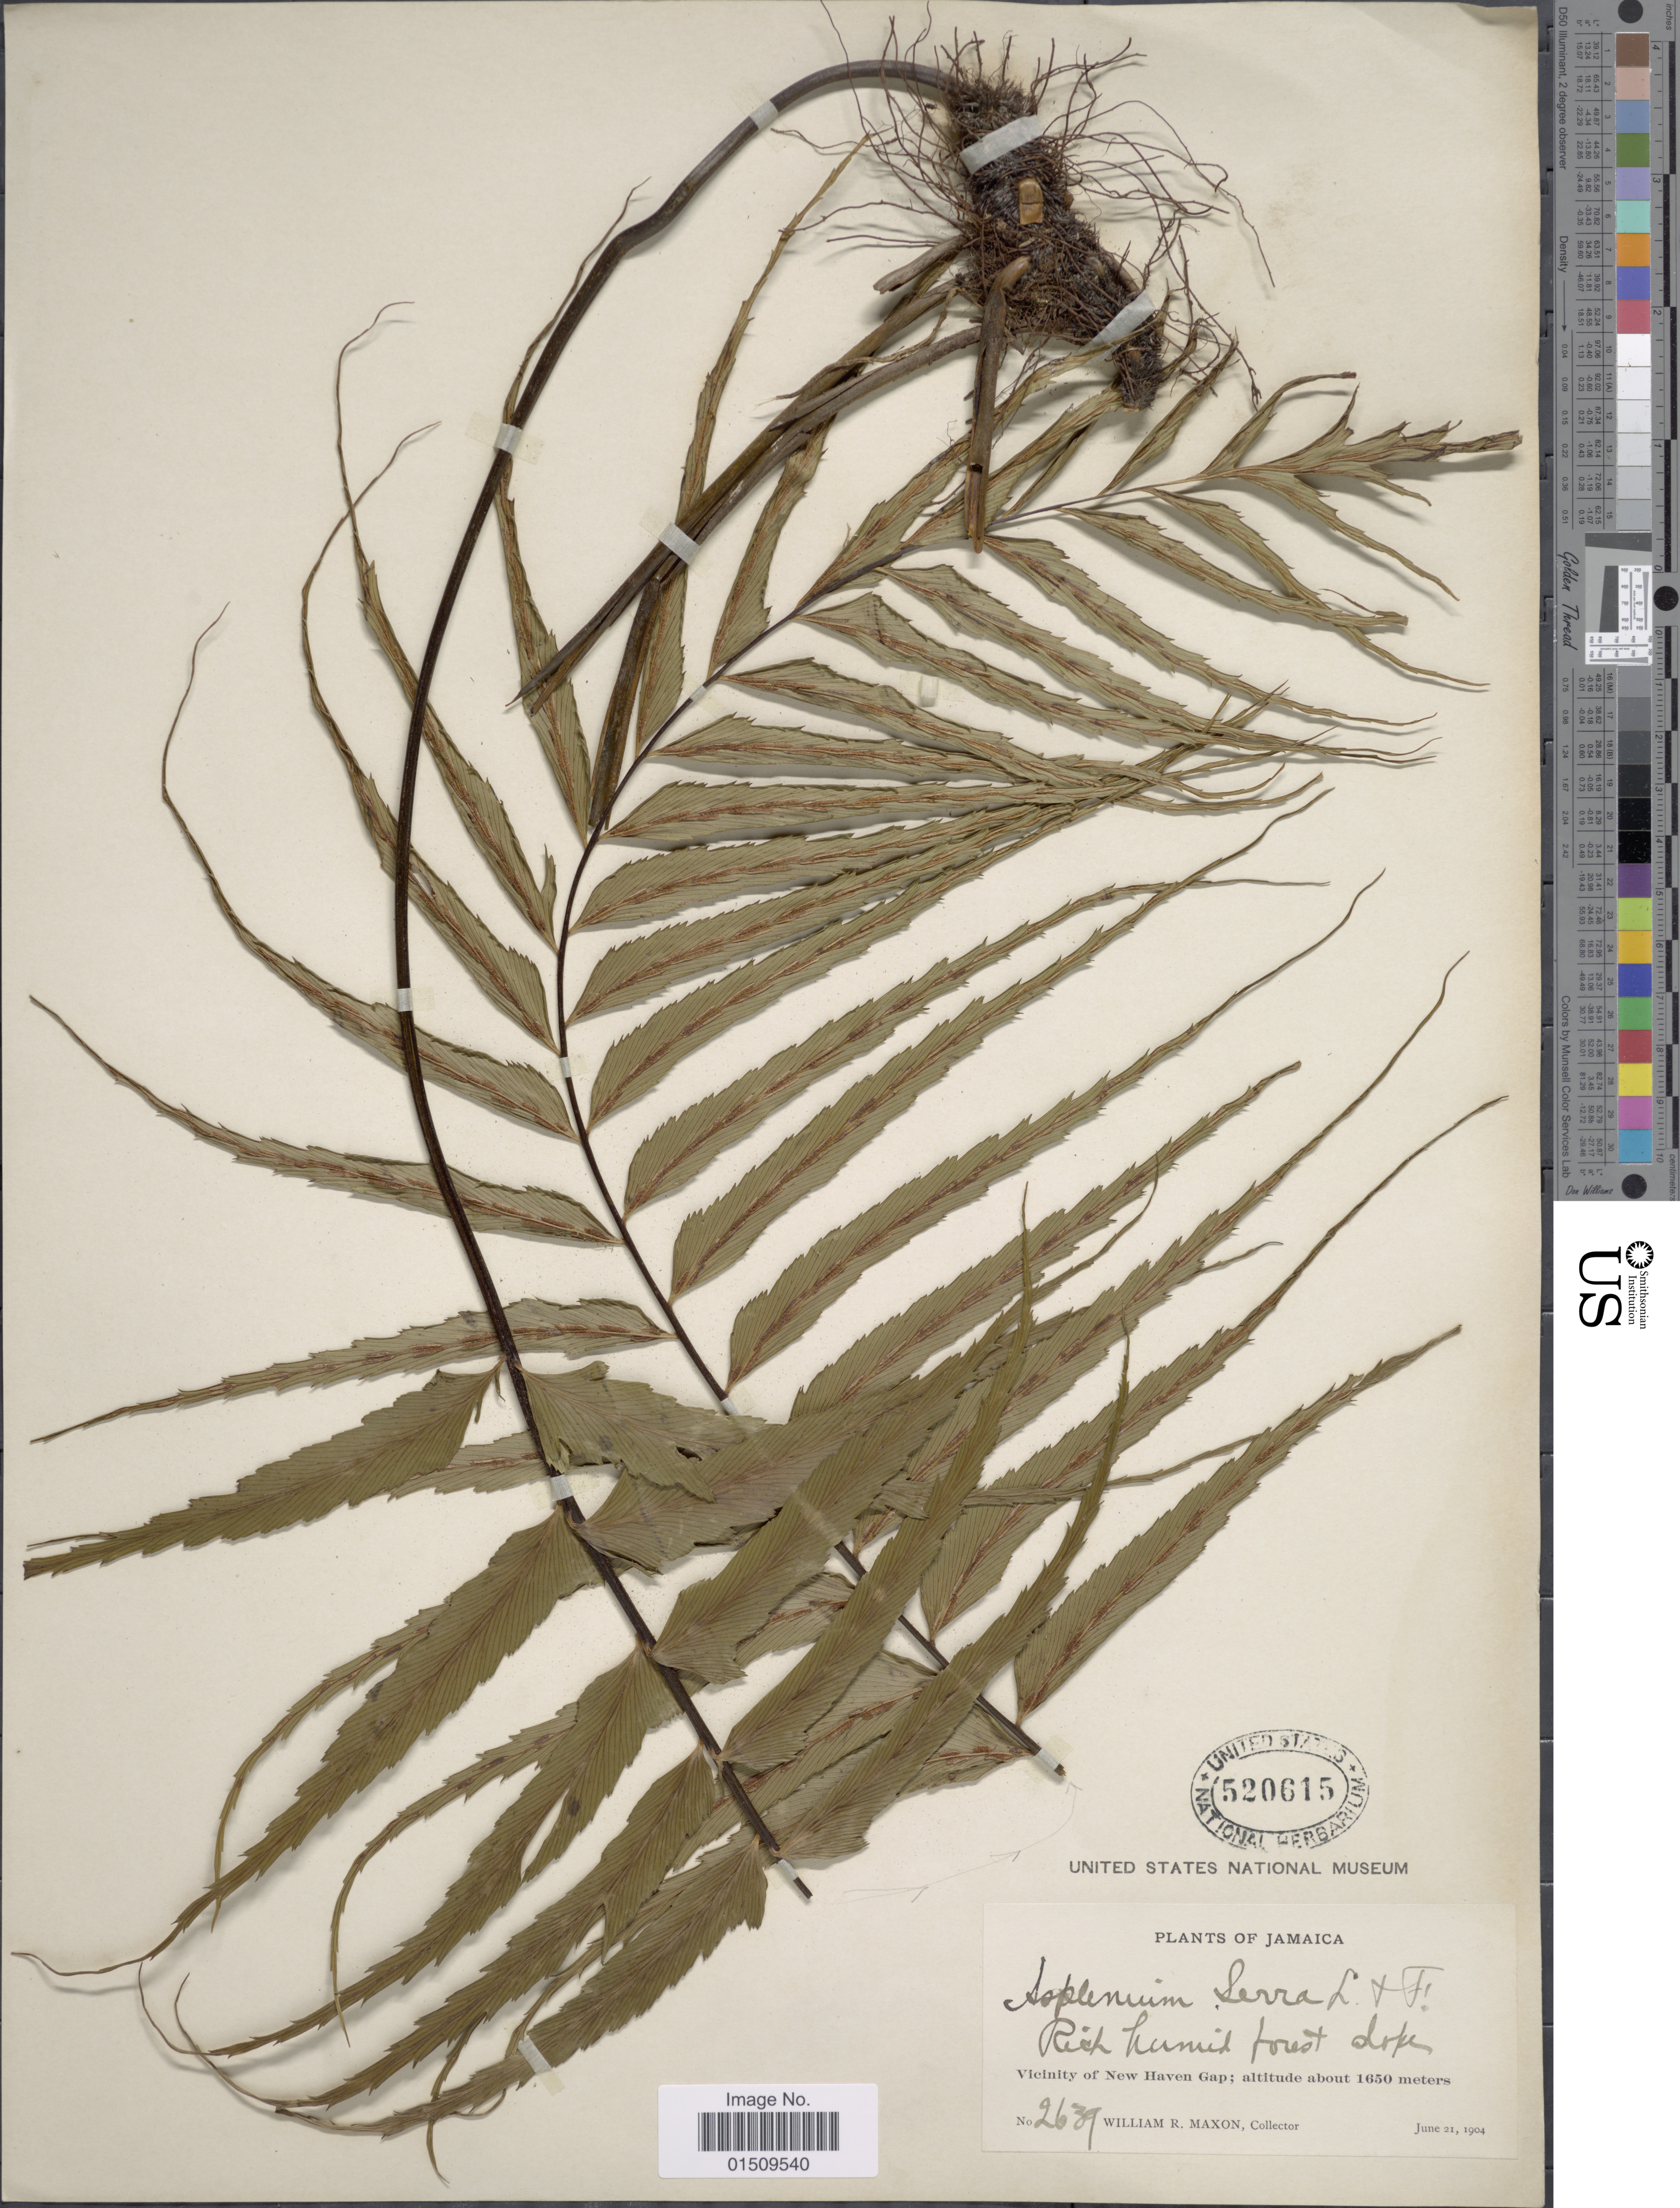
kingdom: Plantae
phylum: Tracheophyta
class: Polypodiopsida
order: Polypodiales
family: Aspleniaceae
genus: Asplenium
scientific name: Asplenium serra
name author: Langsd. & Fisch.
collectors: W. R. Maxon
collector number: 2639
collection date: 1904-06-21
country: Jamaica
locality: Jamaica, Vicinity of New Haven Gap.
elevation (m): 1650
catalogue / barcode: US 520615